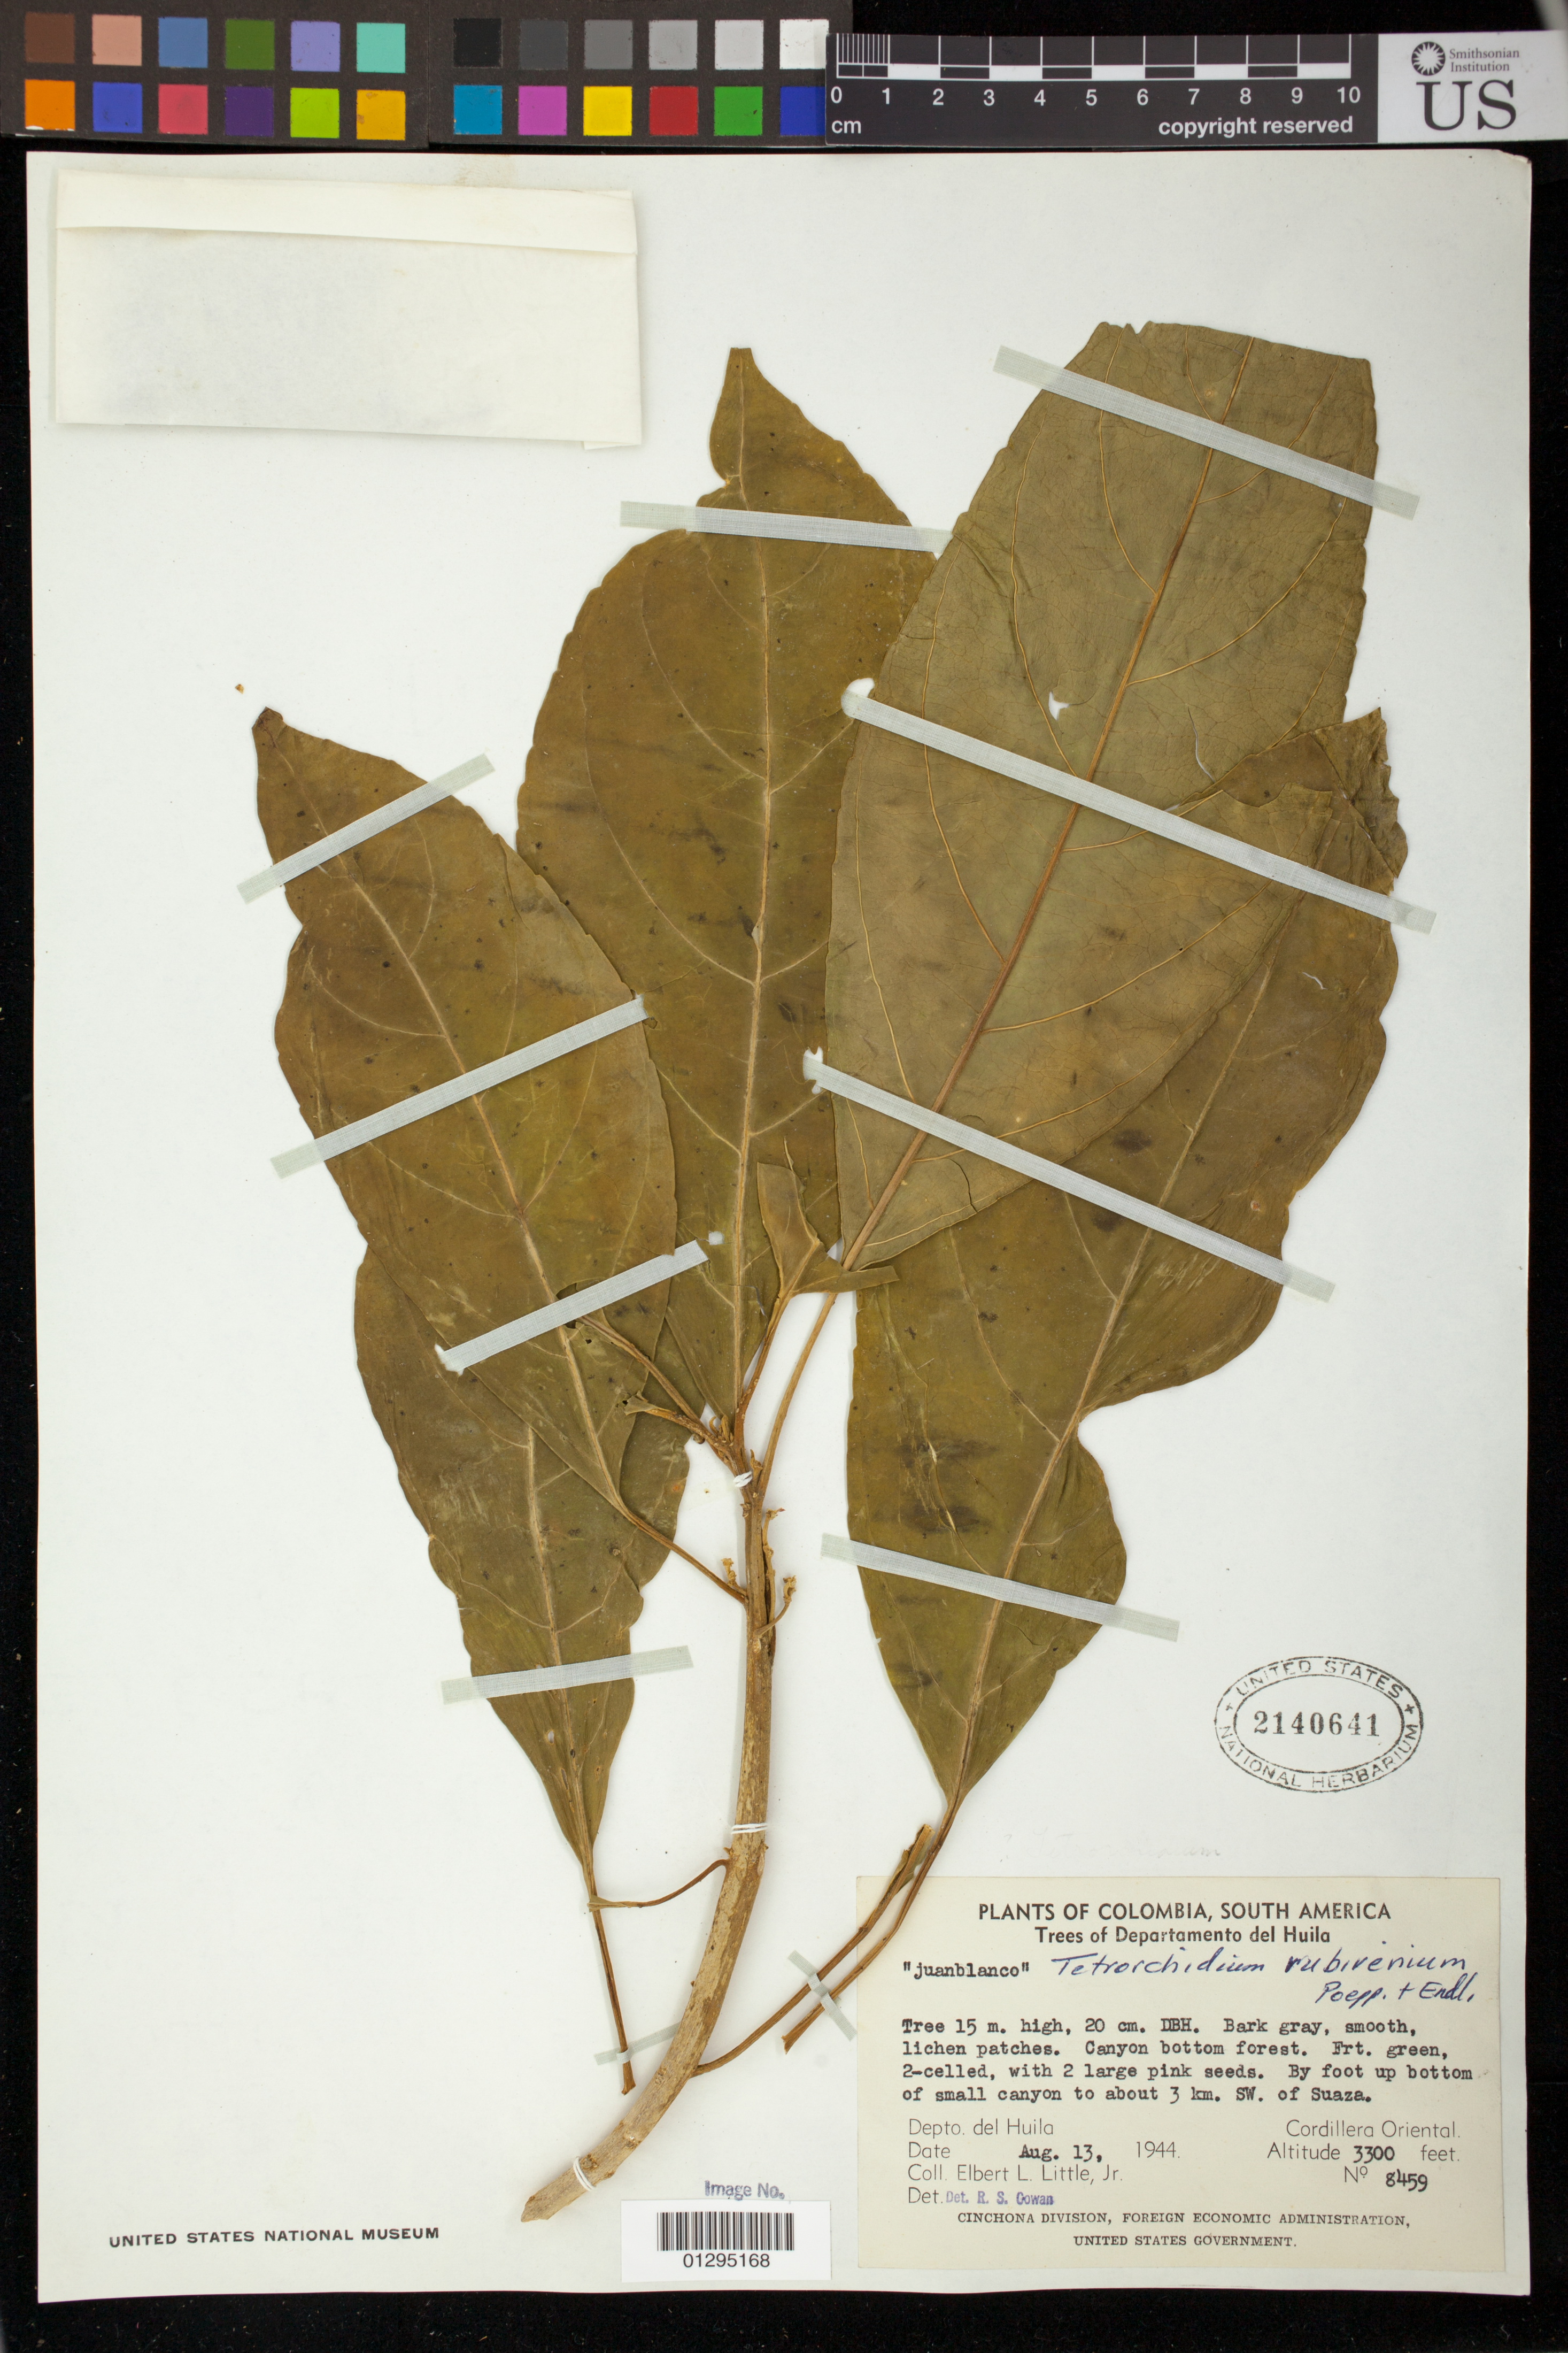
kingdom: Plantae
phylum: Tracheophyta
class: Magnoliopsida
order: Malpighiales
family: Euphorbiaceae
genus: Tetrorchidium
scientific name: Tetrorchidium rubrivenium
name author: Poepp.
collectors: E. L. Little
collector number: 8459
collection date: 1944-08-13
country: Colombia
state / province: Huila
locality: Cordillera Oriental. By foot up bottom of small canyon to about 3 km. SW of Suaza.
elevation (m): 1006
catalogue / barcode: US 2140641